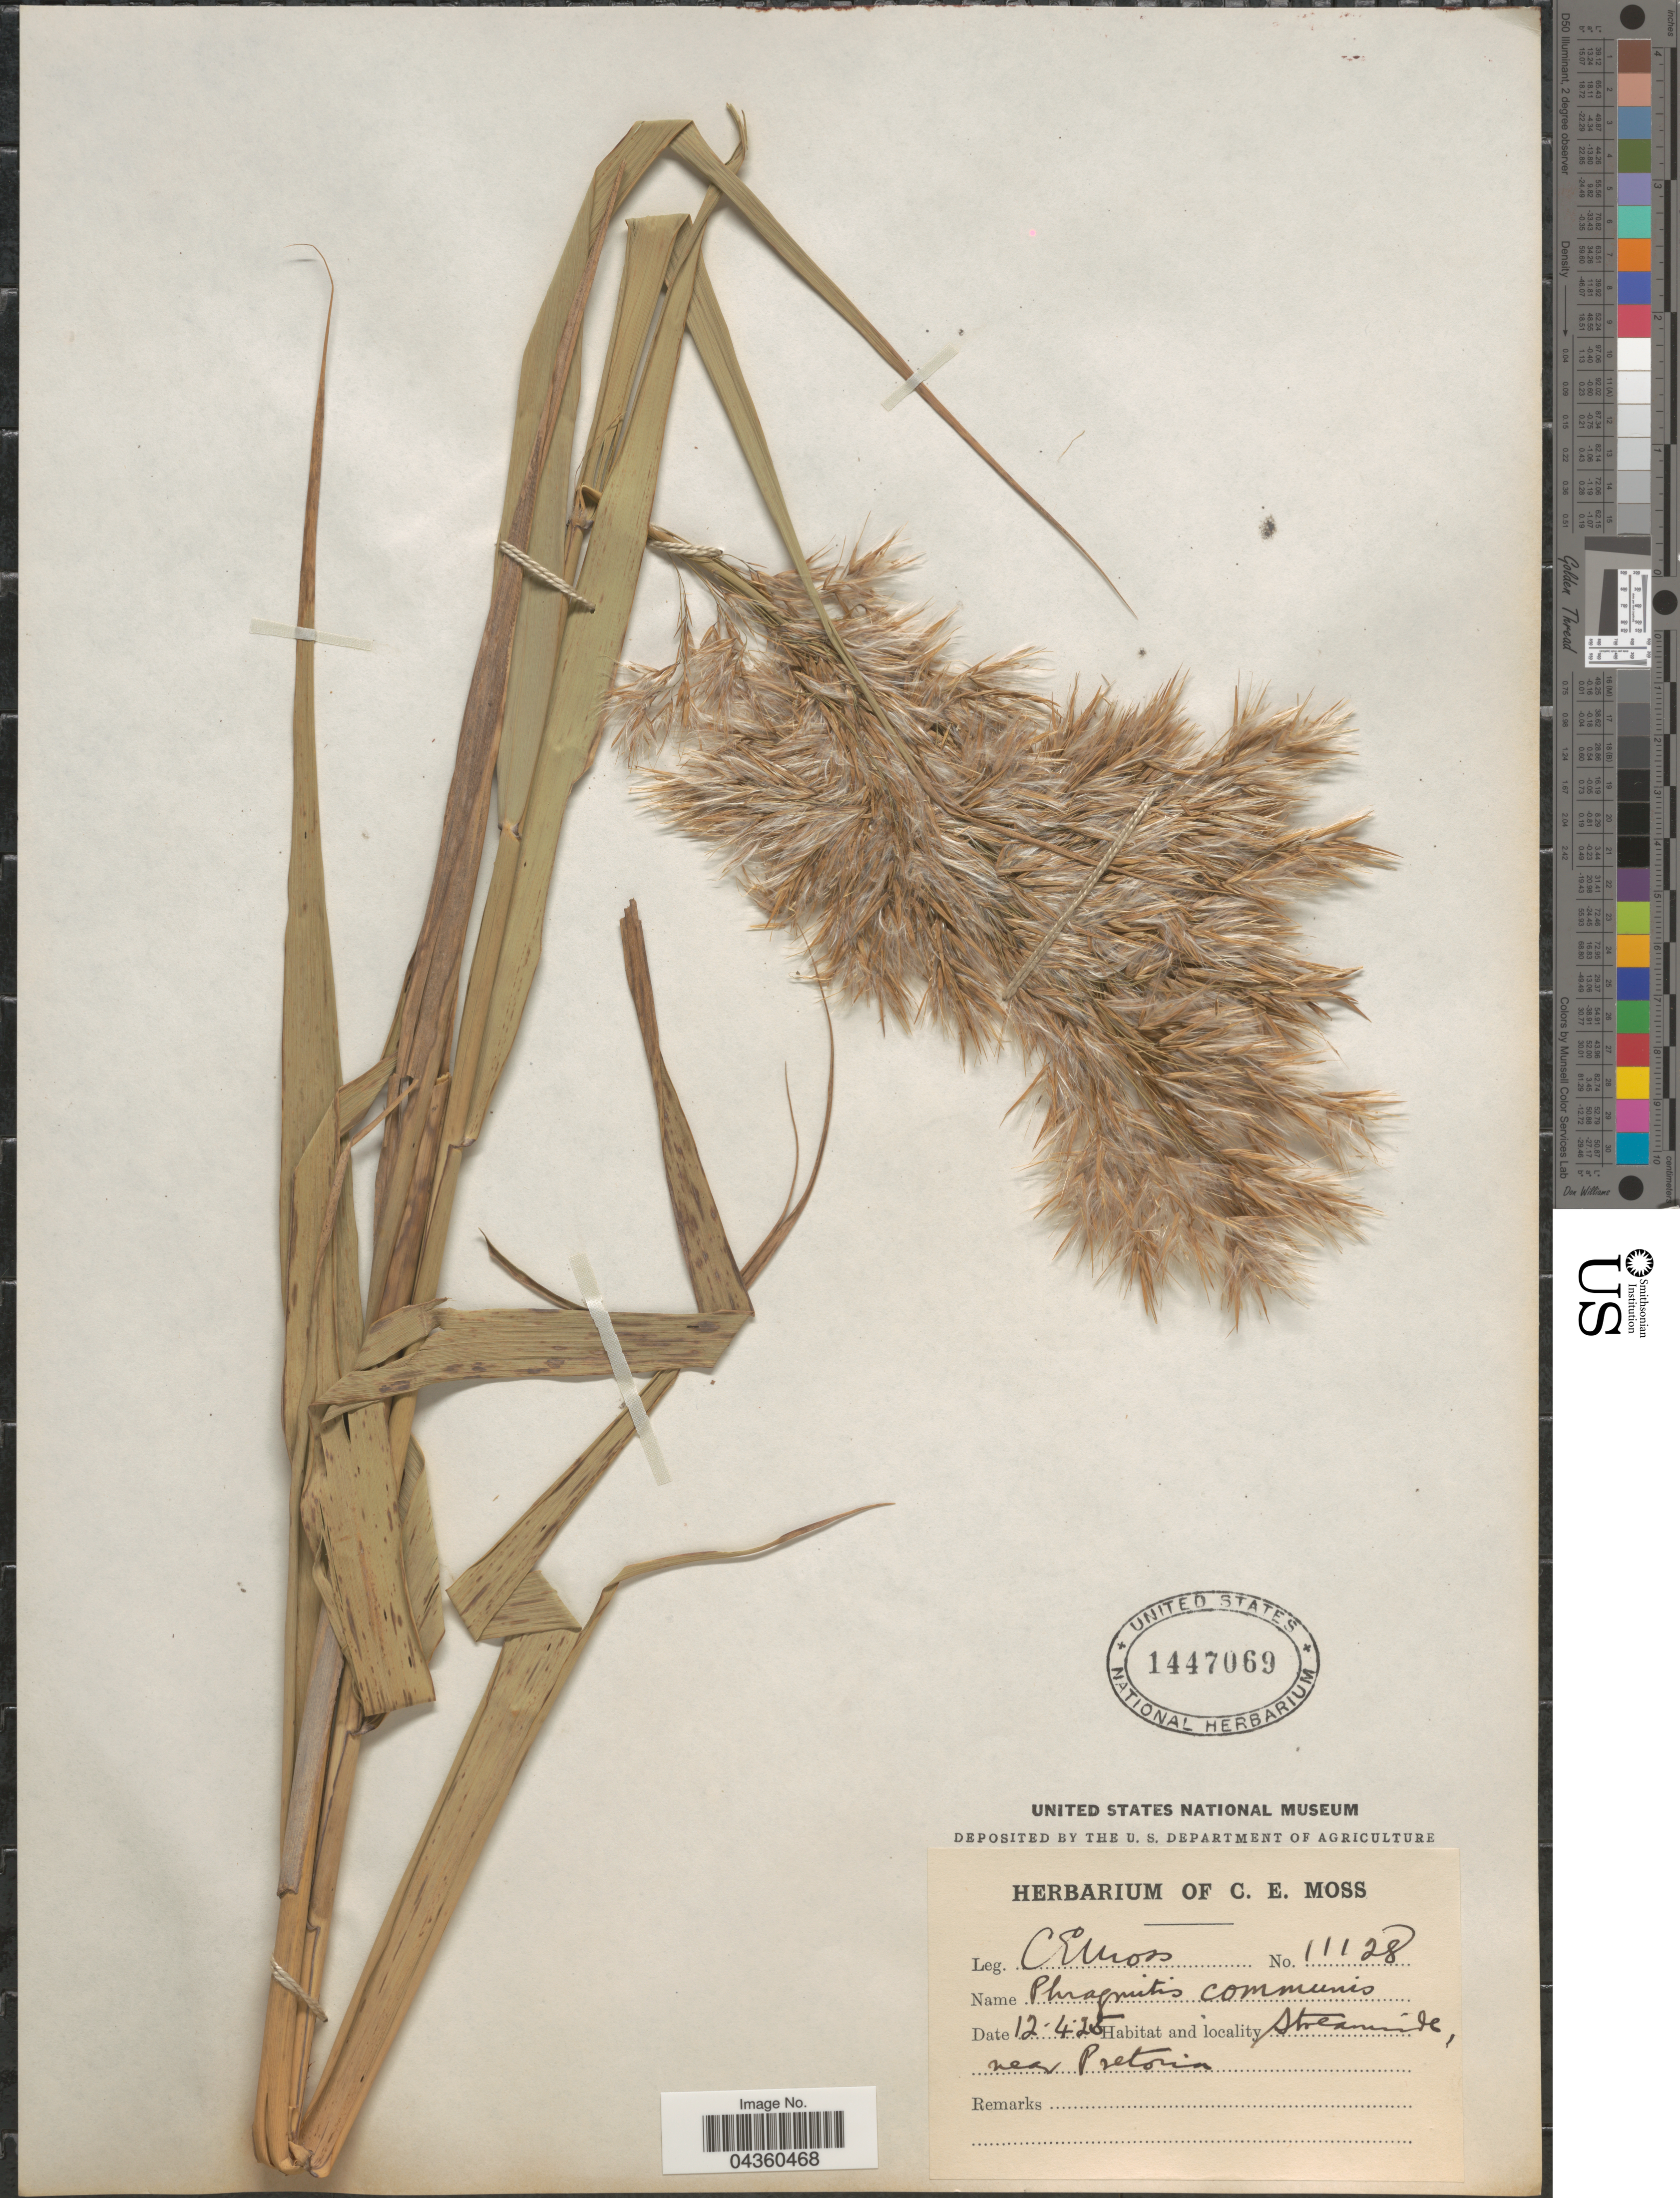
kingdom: Plantae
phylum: Tracheophyta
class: Liliopsida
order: Poales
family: Poaceae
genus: Phragmites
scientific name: Phragmites australis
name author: (Cav.) Trin. ex Steud.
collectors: C. E. Moss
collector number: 11128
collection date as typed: Transcribed d/m/y: 12/4/25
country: South Africa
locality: Streamside, near Pretoria.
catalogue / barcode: US 1447069